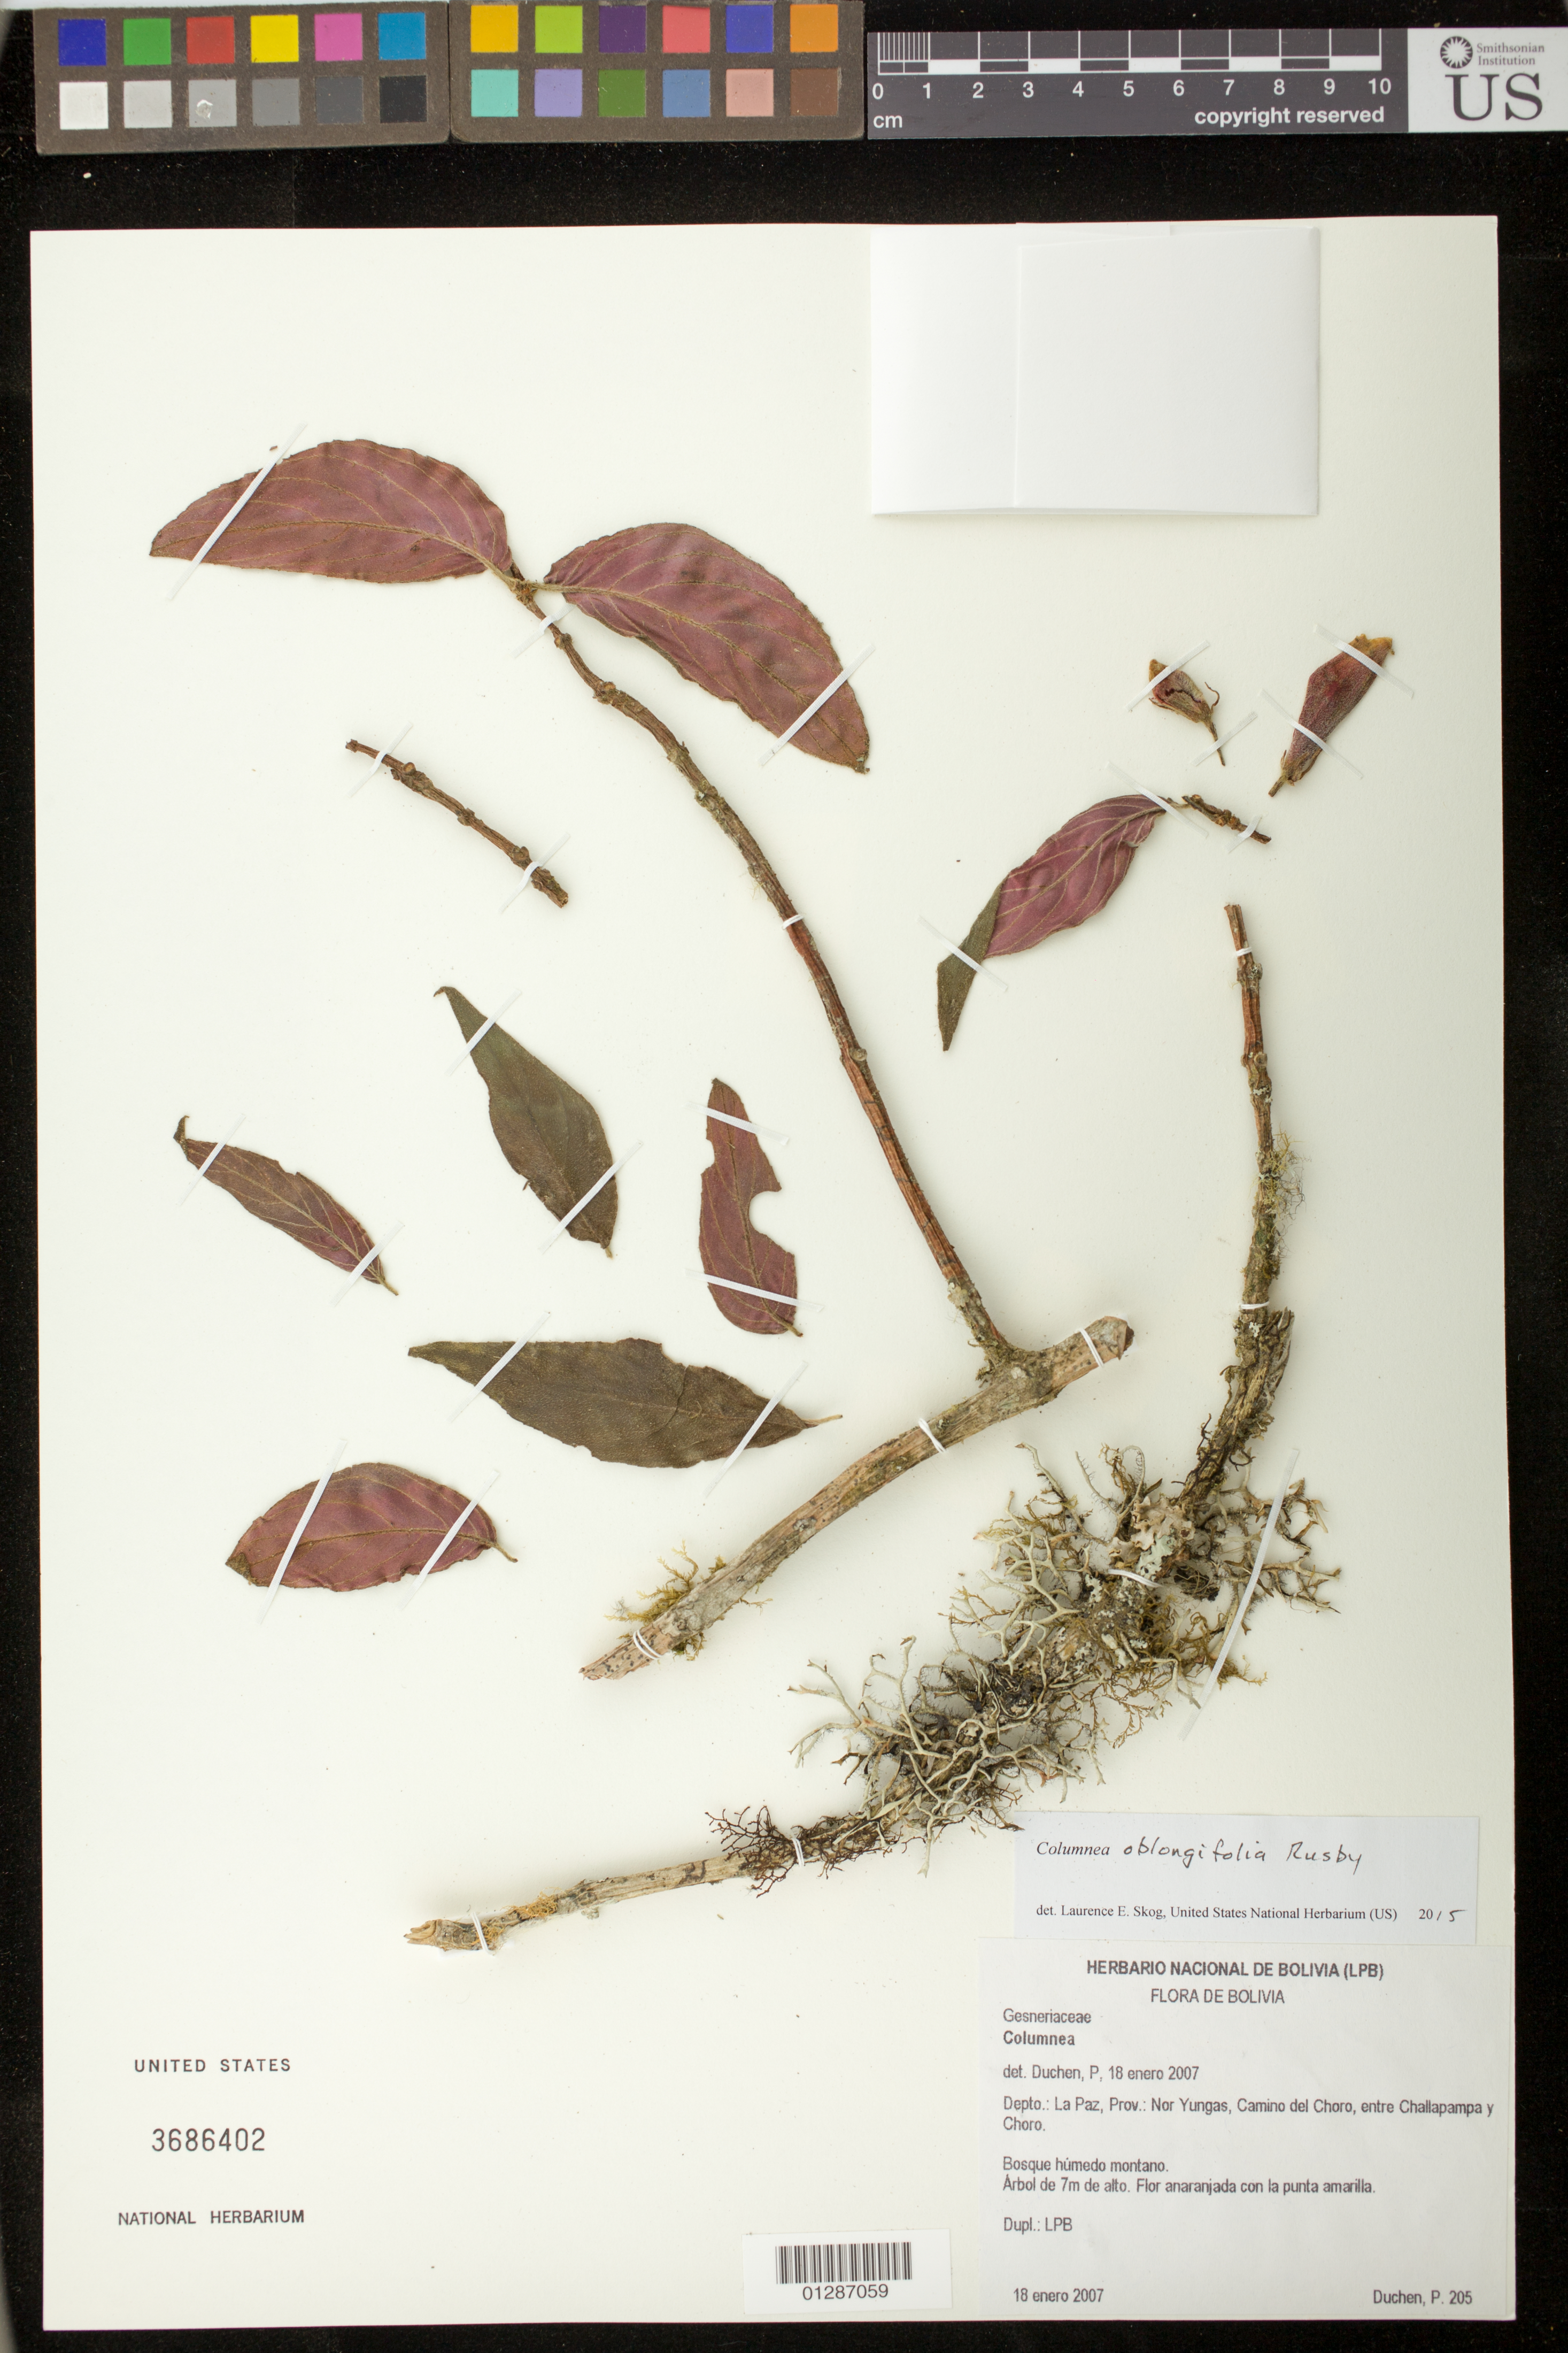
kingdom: Plantae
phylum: Tracheophyta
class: Magnoliopsida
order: Lamiales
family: Gesneriaceae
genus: Columnea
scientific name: Columnea oblongifolia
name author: Rusby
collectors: P. Duchen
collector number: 205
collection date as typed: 18 Jan 2007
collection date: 2007-01-18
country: Bolivia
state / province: La Páz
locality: Prov. Nor Yungas, Camino del Choro, entre Challapampa y Choro.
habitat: Tree.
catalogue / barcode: US 3686402